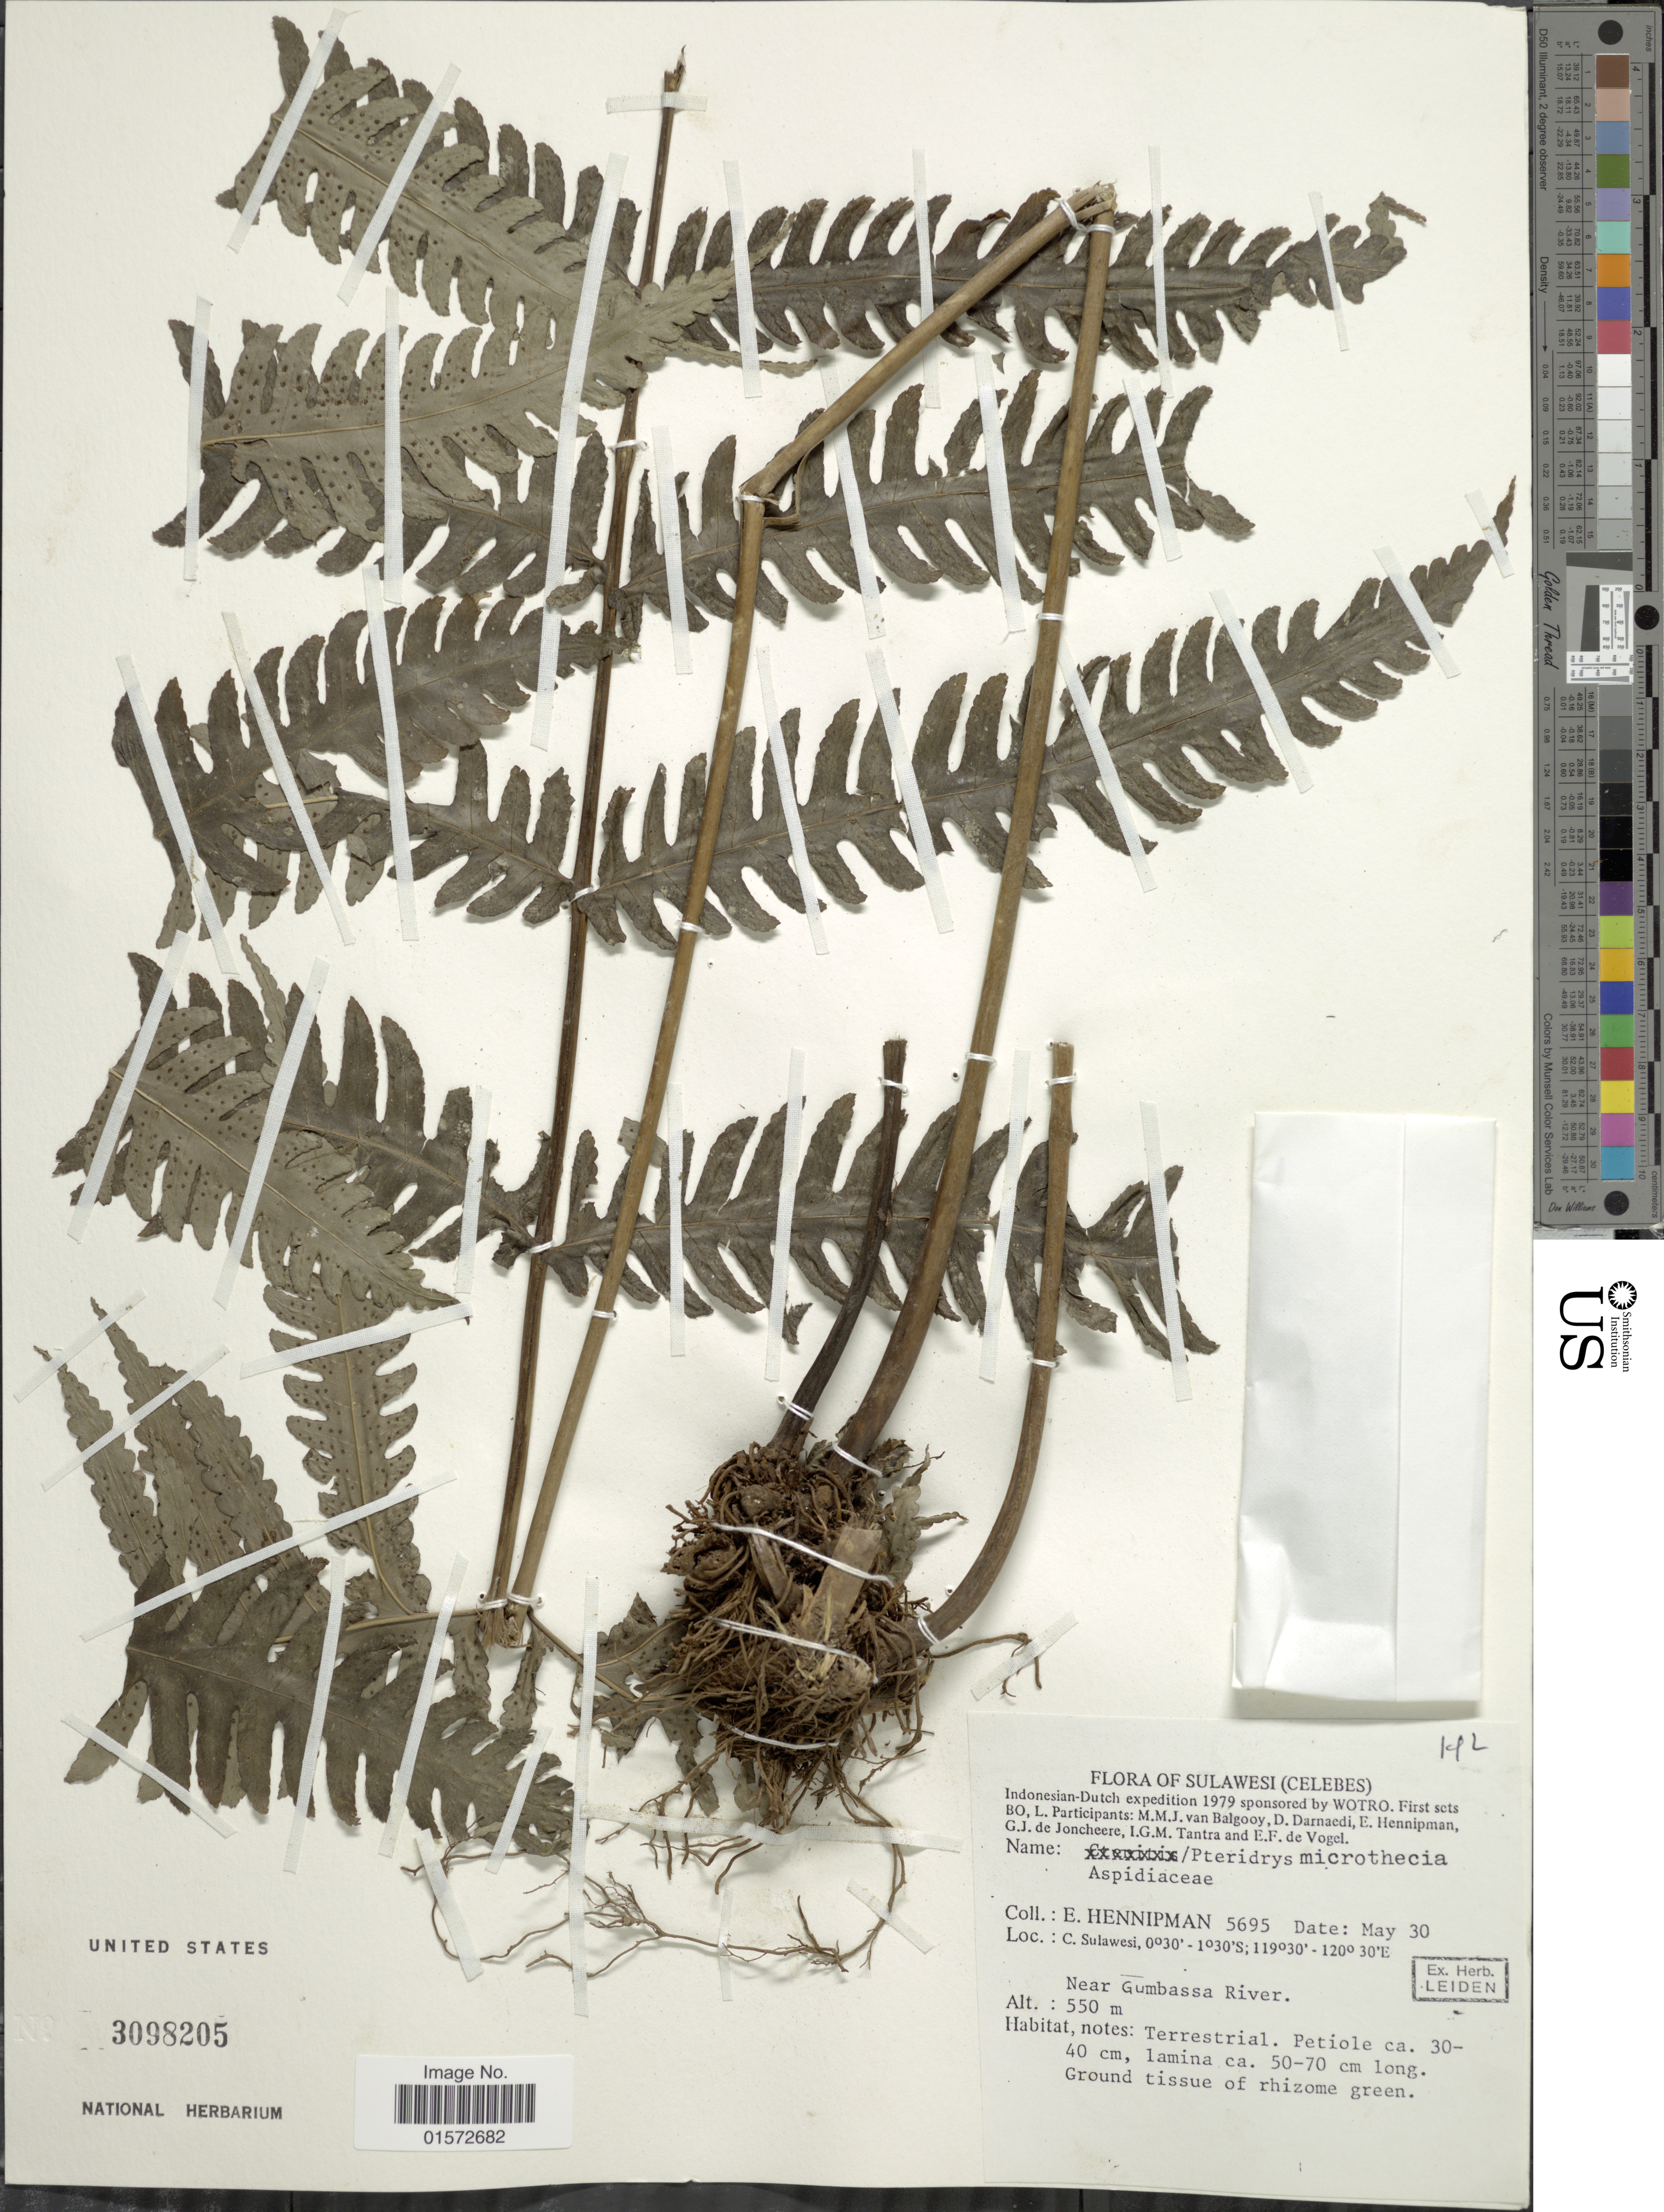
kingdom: Plantae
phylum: Tracheophyta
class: Polypodiopsida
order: Polypodiales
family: Tectariaceae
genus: Pteridrys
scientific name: Pteridrys microthecia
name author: (Fée) C. Chr. & Ching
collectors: E. Hennipman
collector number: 5695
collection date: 1979-05-30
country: Indonesia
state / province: Sulawesi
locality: Celebes, C. Sulawesie Near Gumbassa River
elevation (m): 550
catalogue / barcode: US 3098205